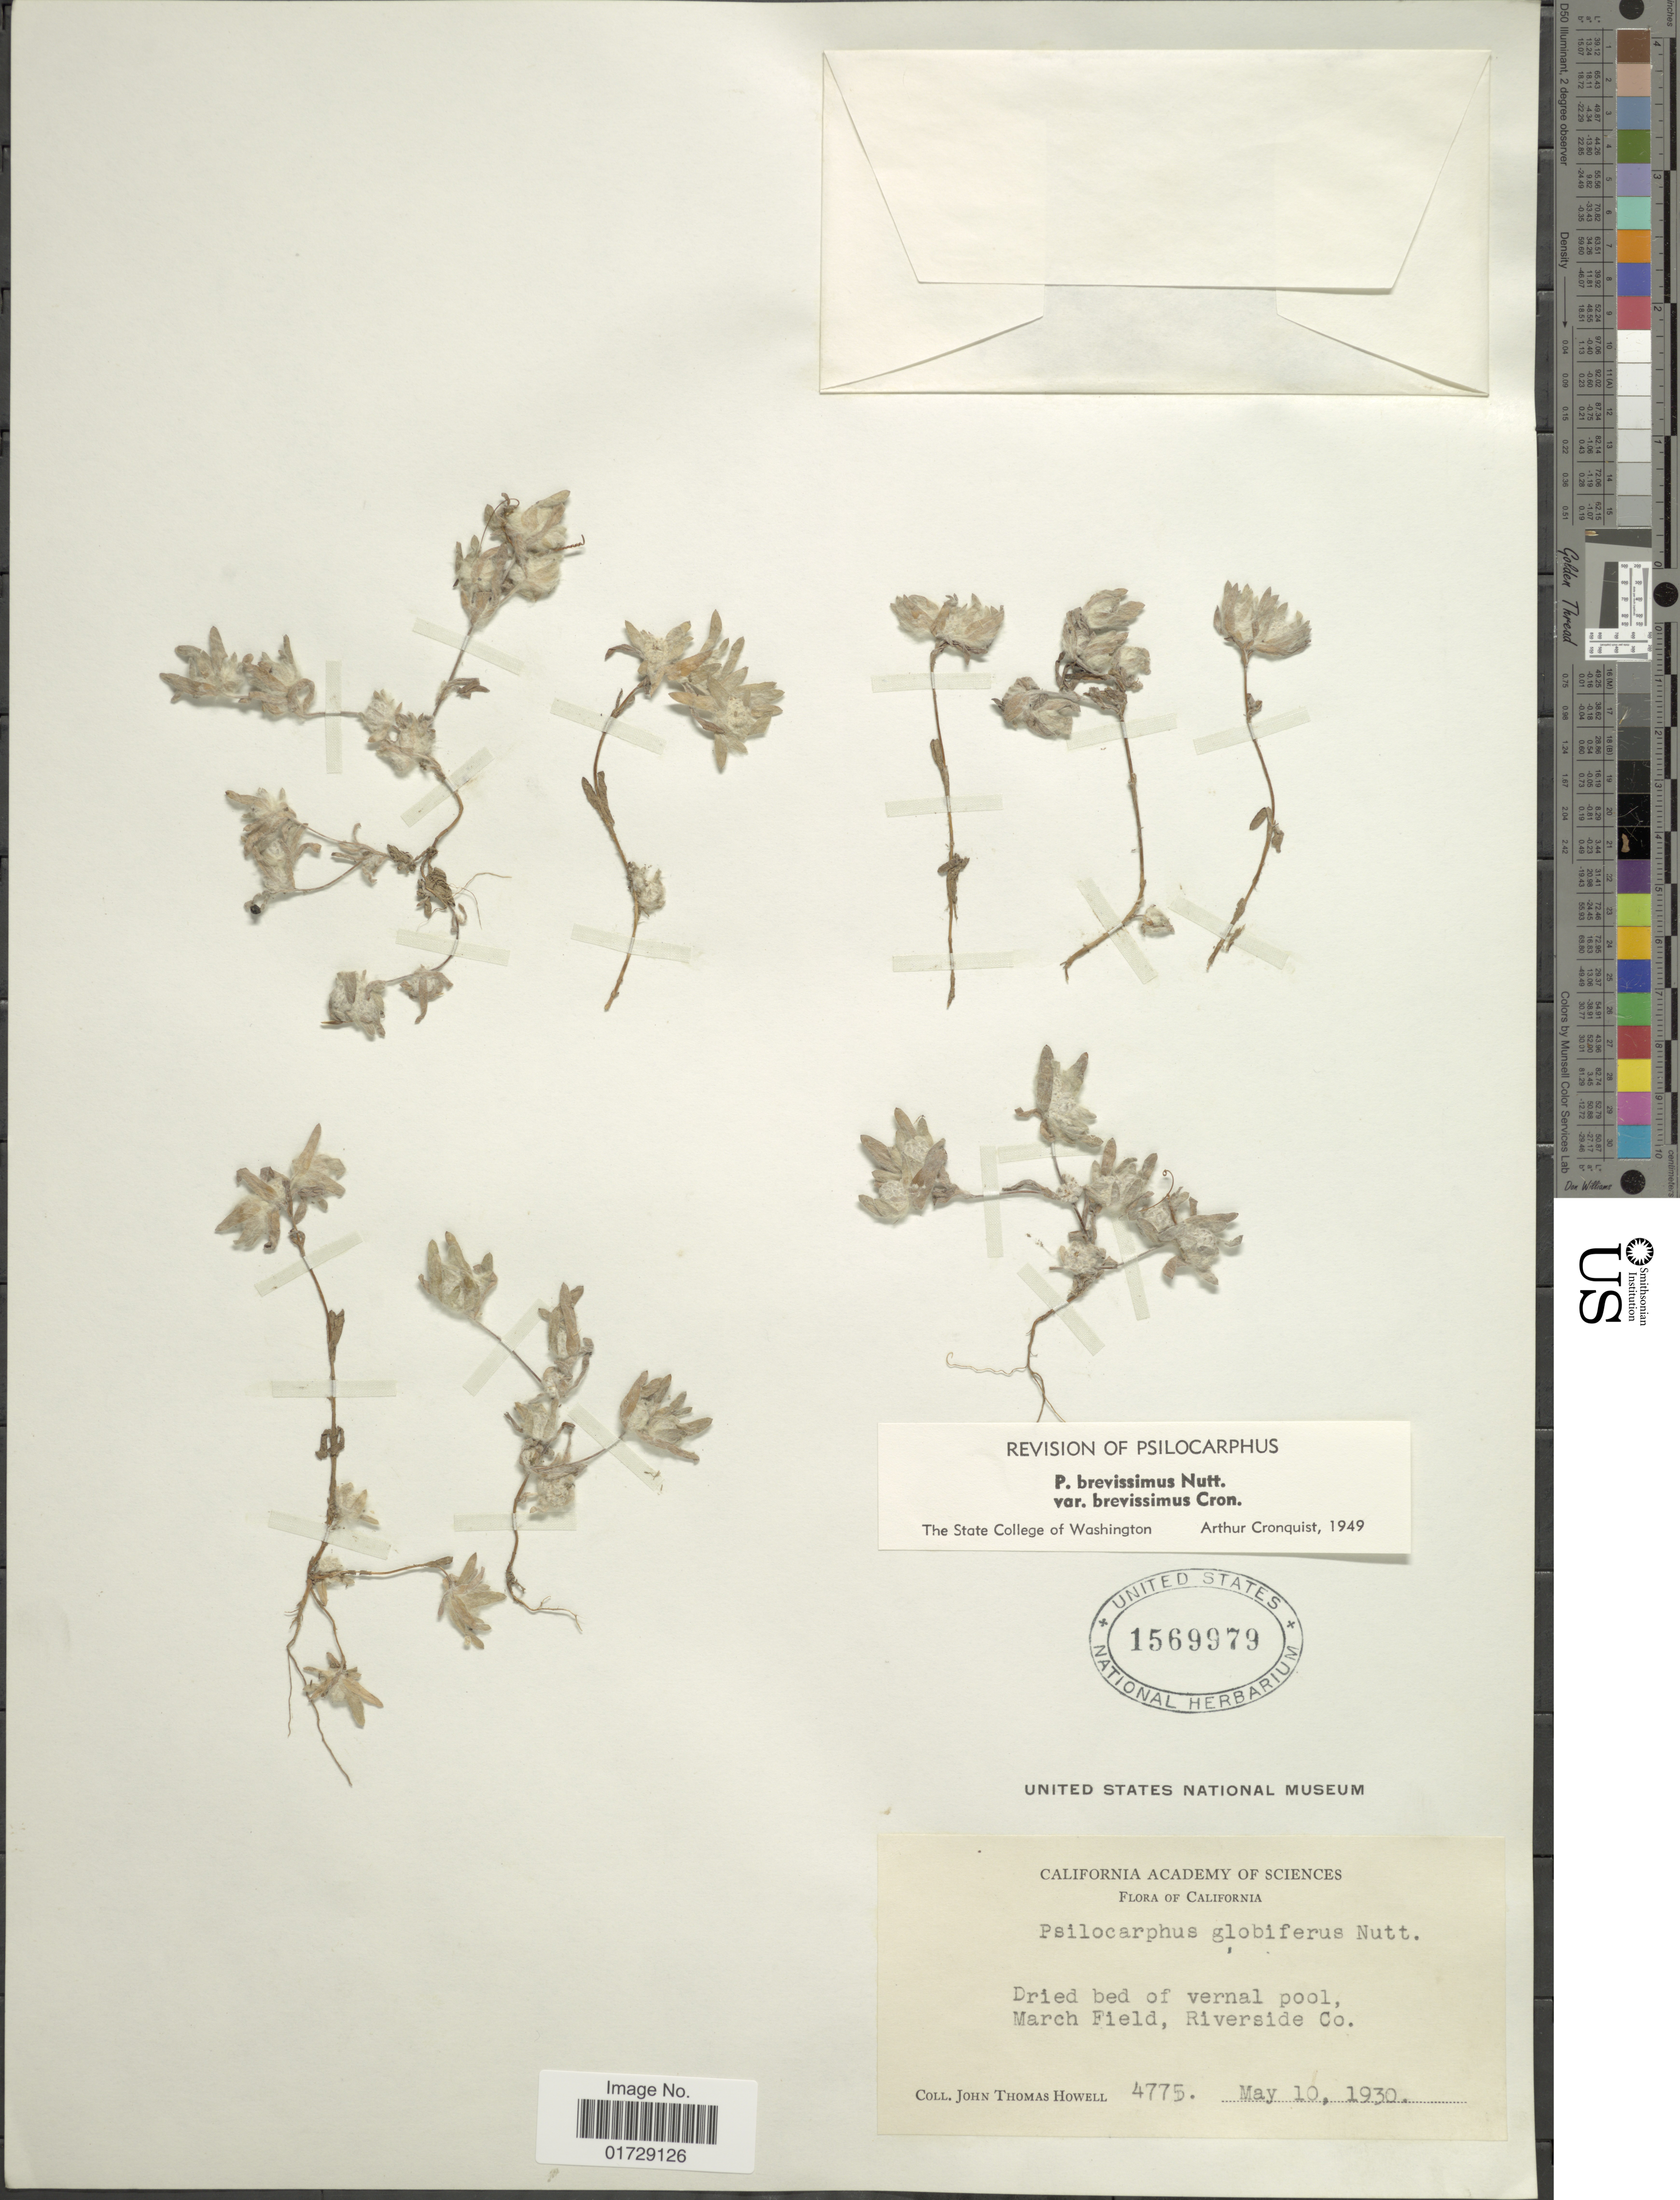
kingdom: Plantae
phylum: Tracheophyta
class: Magnoliopsida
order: Asterales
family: Asteraceae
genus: Psilocarphus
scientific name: Psilocarphus brevissimus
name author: Nutt.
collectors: J. T. Howell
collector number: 4775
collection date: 1930-05-10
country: United States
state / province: California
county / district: Riverside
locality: Dried bed of vernal pool, March Field, Riverside Co.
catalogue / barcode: US 1569979